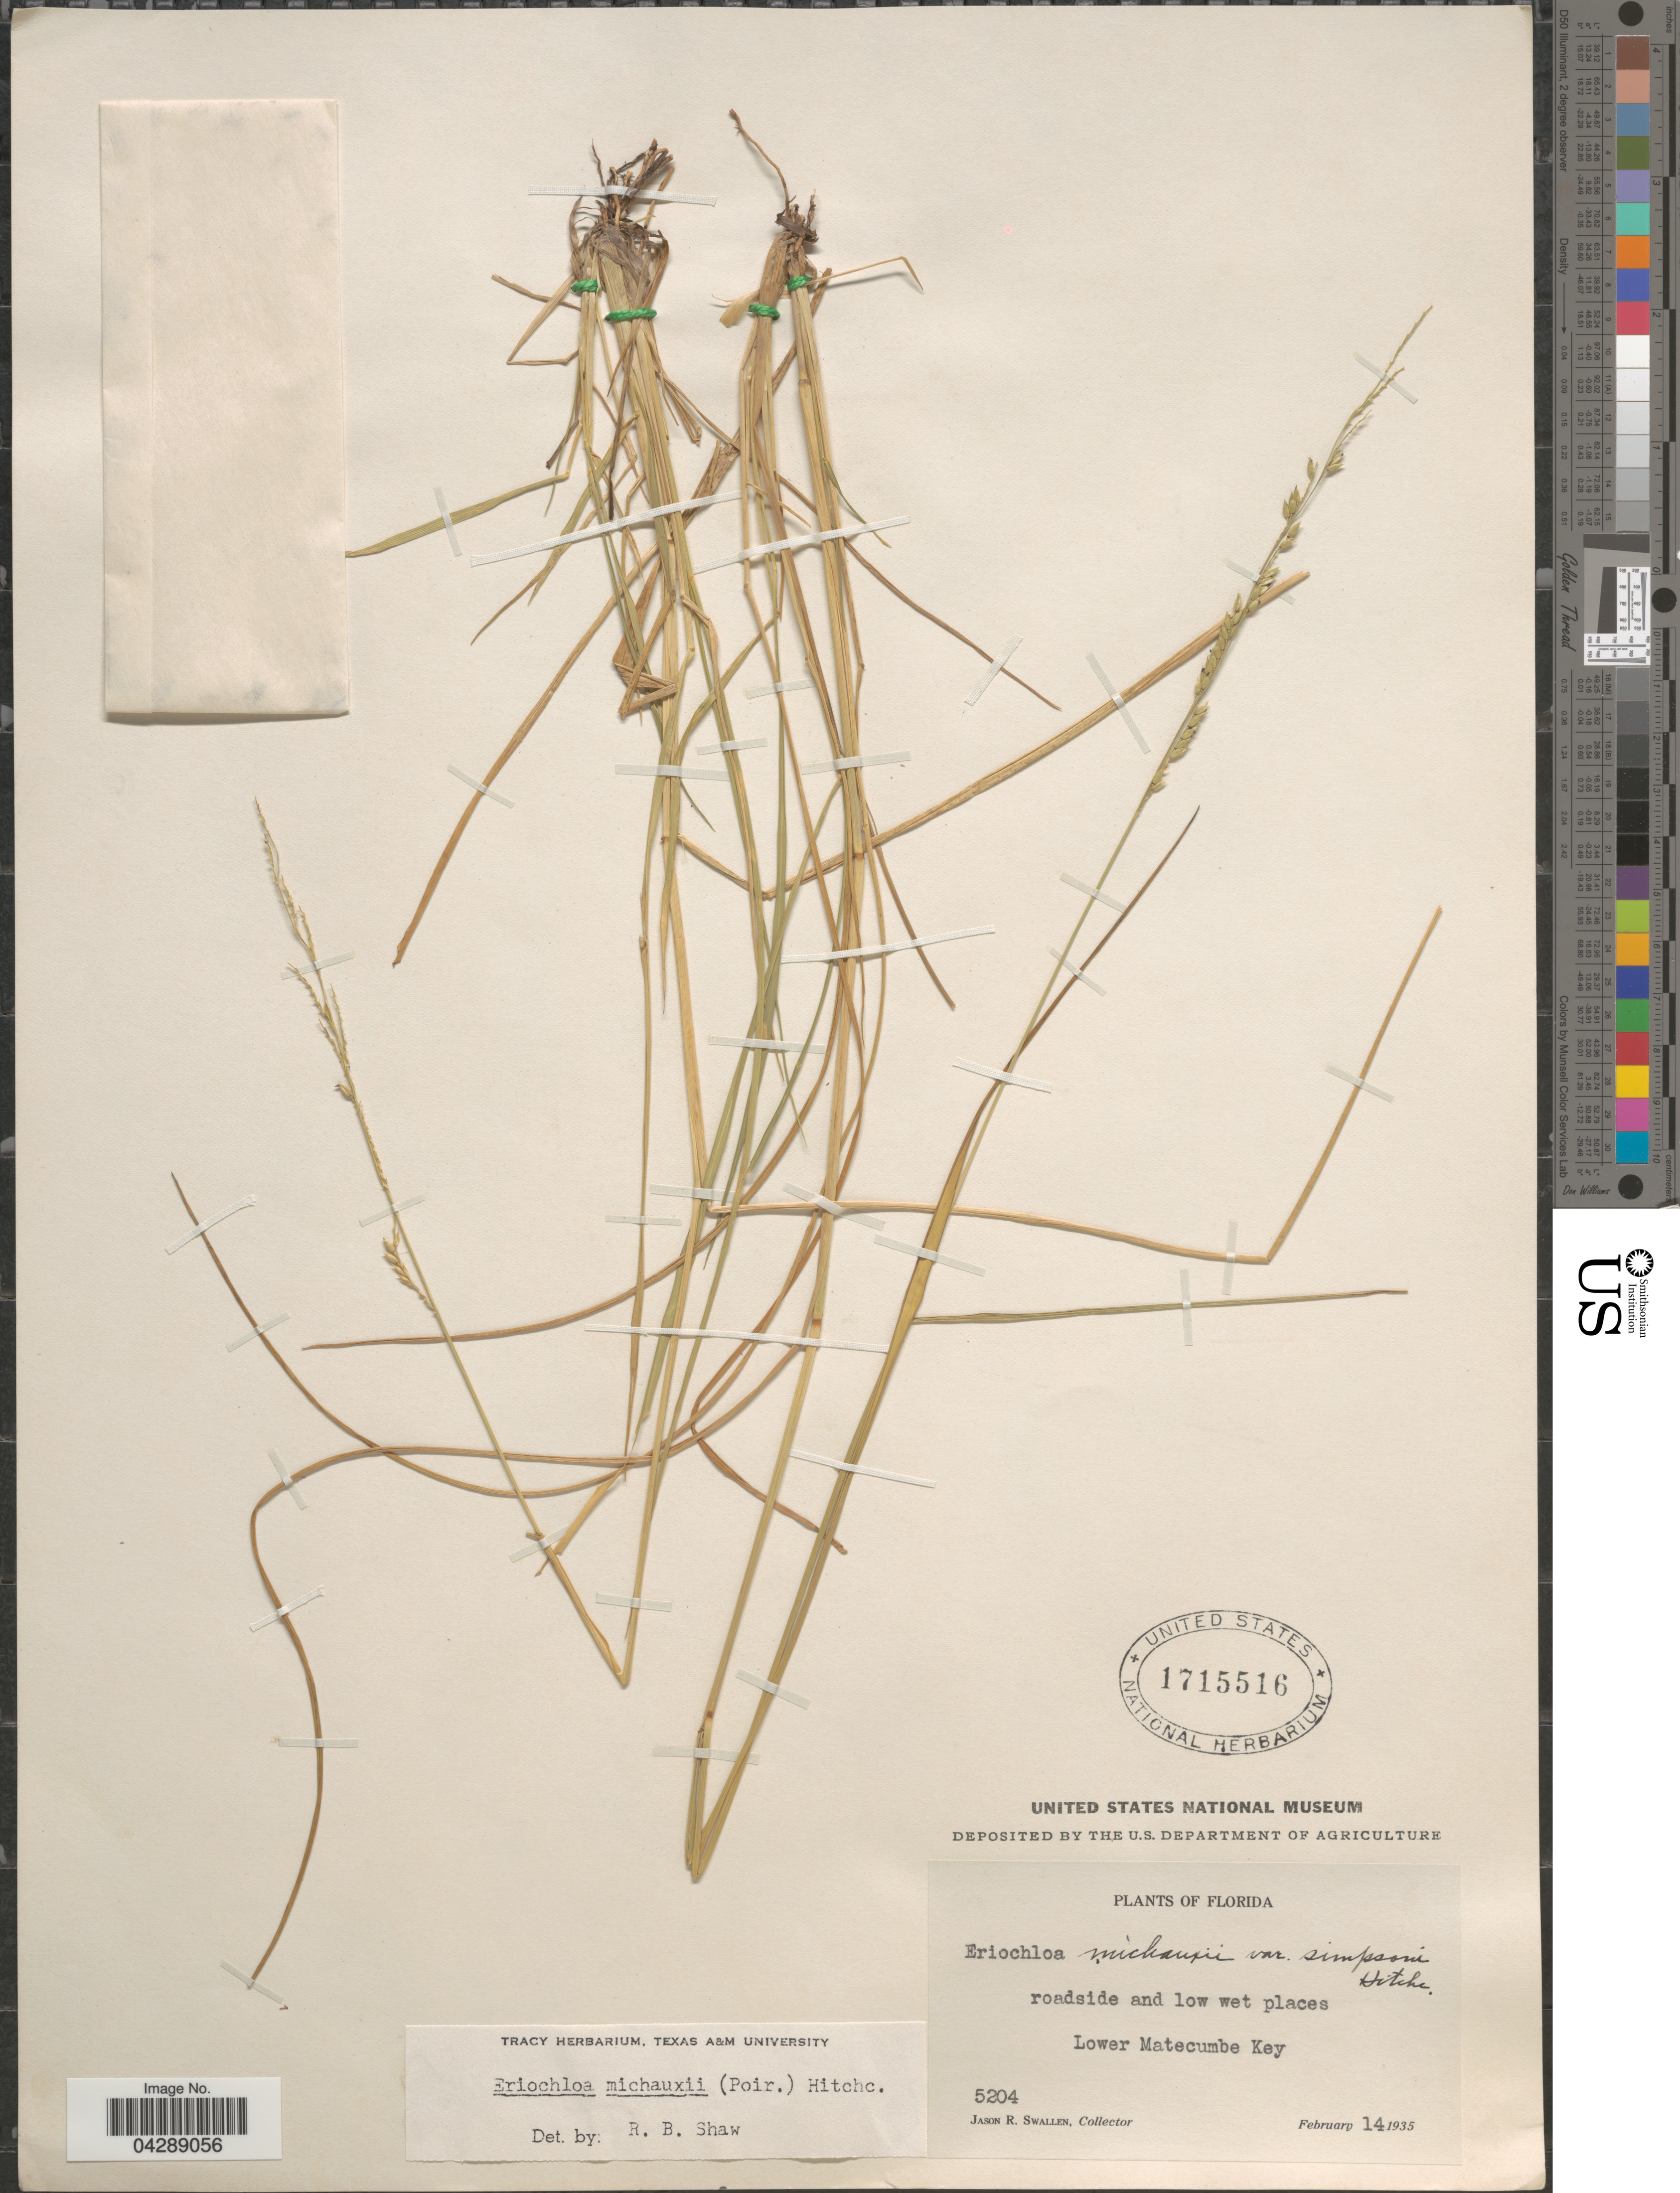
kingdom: Plantae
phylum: Tracheophyta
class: Liliopsida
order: Poales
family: Poaceae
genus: Eriochloa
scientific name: Eriochloa michauxii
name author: (Poir.) Hitchc.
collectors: J. R. Swallen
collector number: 5204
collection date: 1935-02-14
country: United States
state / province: Florida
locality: Roadside and low wet places. Lower Matecumbe Key.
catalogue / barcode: US 1715516